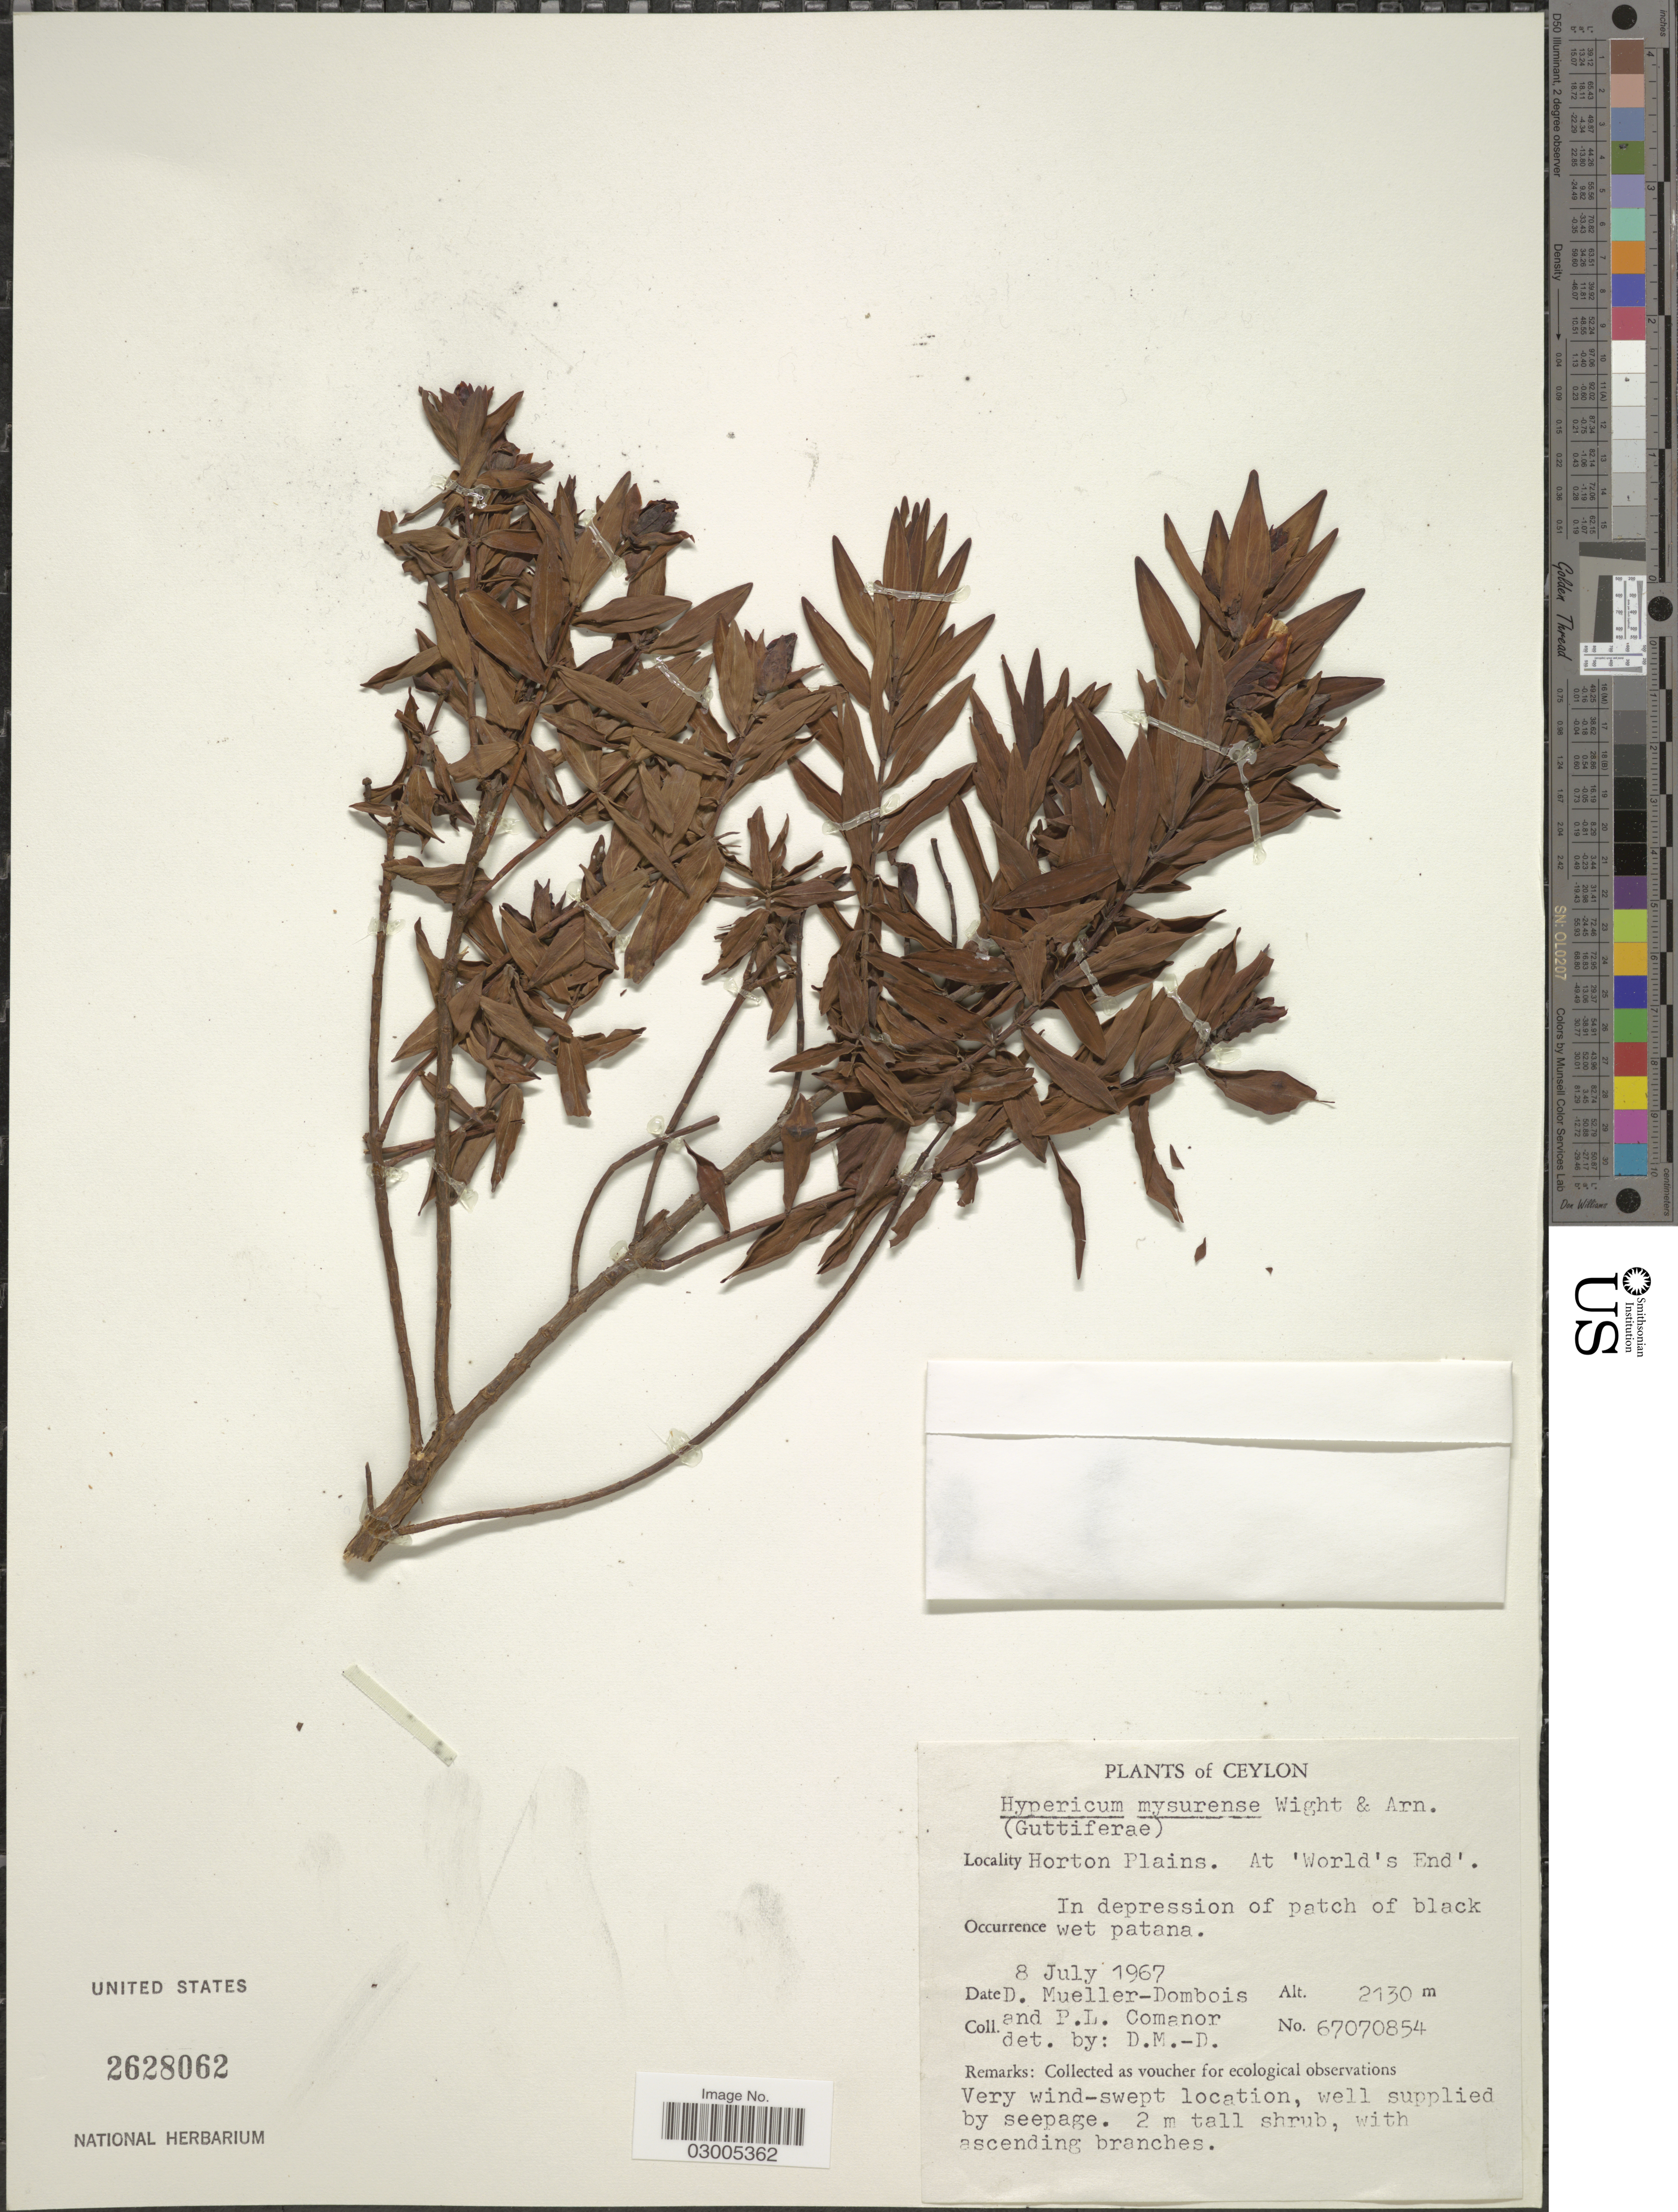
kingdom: Plantae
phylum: Tracheophyta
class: Magnoliopsida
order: Malpighiales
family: Hypericaceae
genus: Hypericum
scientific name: Hypericum mysorense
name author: F. Heyne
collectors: D. Mueller-Dombois & P. Comanor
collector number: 67070854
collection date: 1967-07-08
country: Sri Lanka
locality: Ceylon. Horton Plains. At 'World's End'. In depression of patch of black wet patana.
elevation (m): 2130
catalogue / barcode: US 2628062